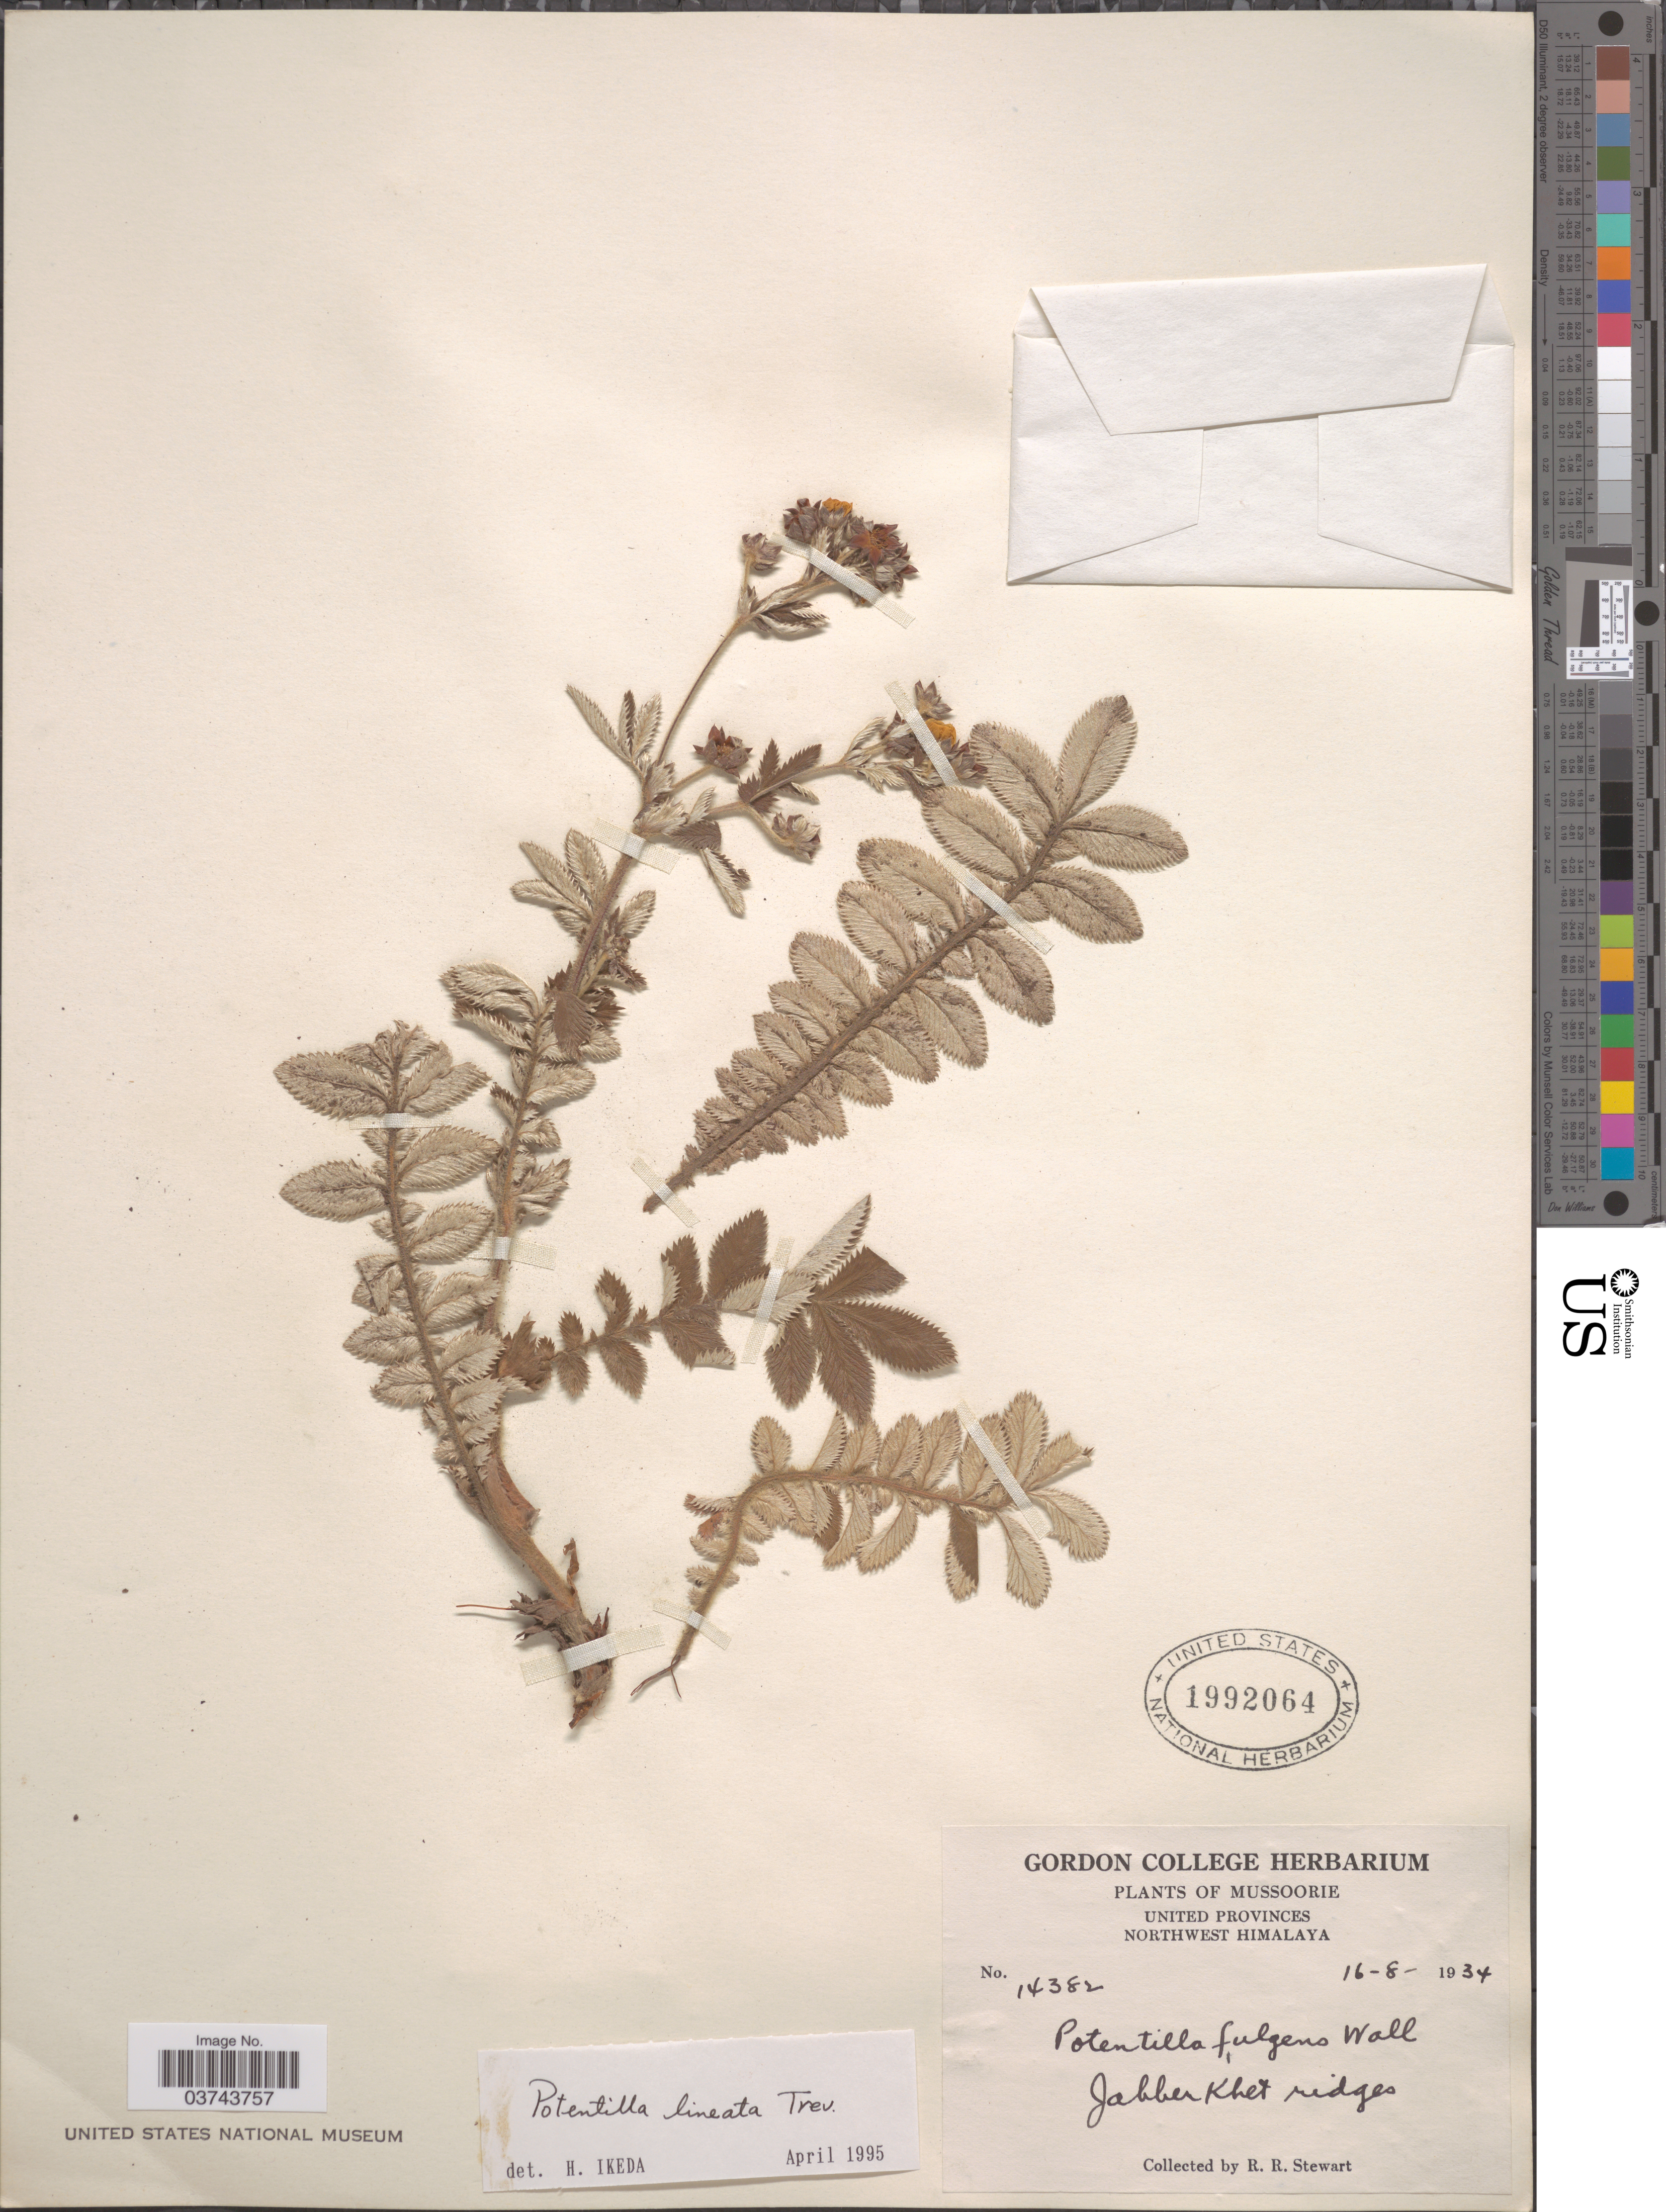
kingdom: Plantae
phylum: Tracheophyta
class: Magnoliopsida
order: Rosales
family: Rosaceae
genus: Potentilla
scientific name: Potentilla lineata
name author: Trevir.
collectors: R. Stewart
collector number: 14382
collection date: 1934-08-16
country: India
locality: Mussoorie. United Provinces. Northwest Himalaya. Jabber Khet ridges.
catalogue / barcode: US 1992064